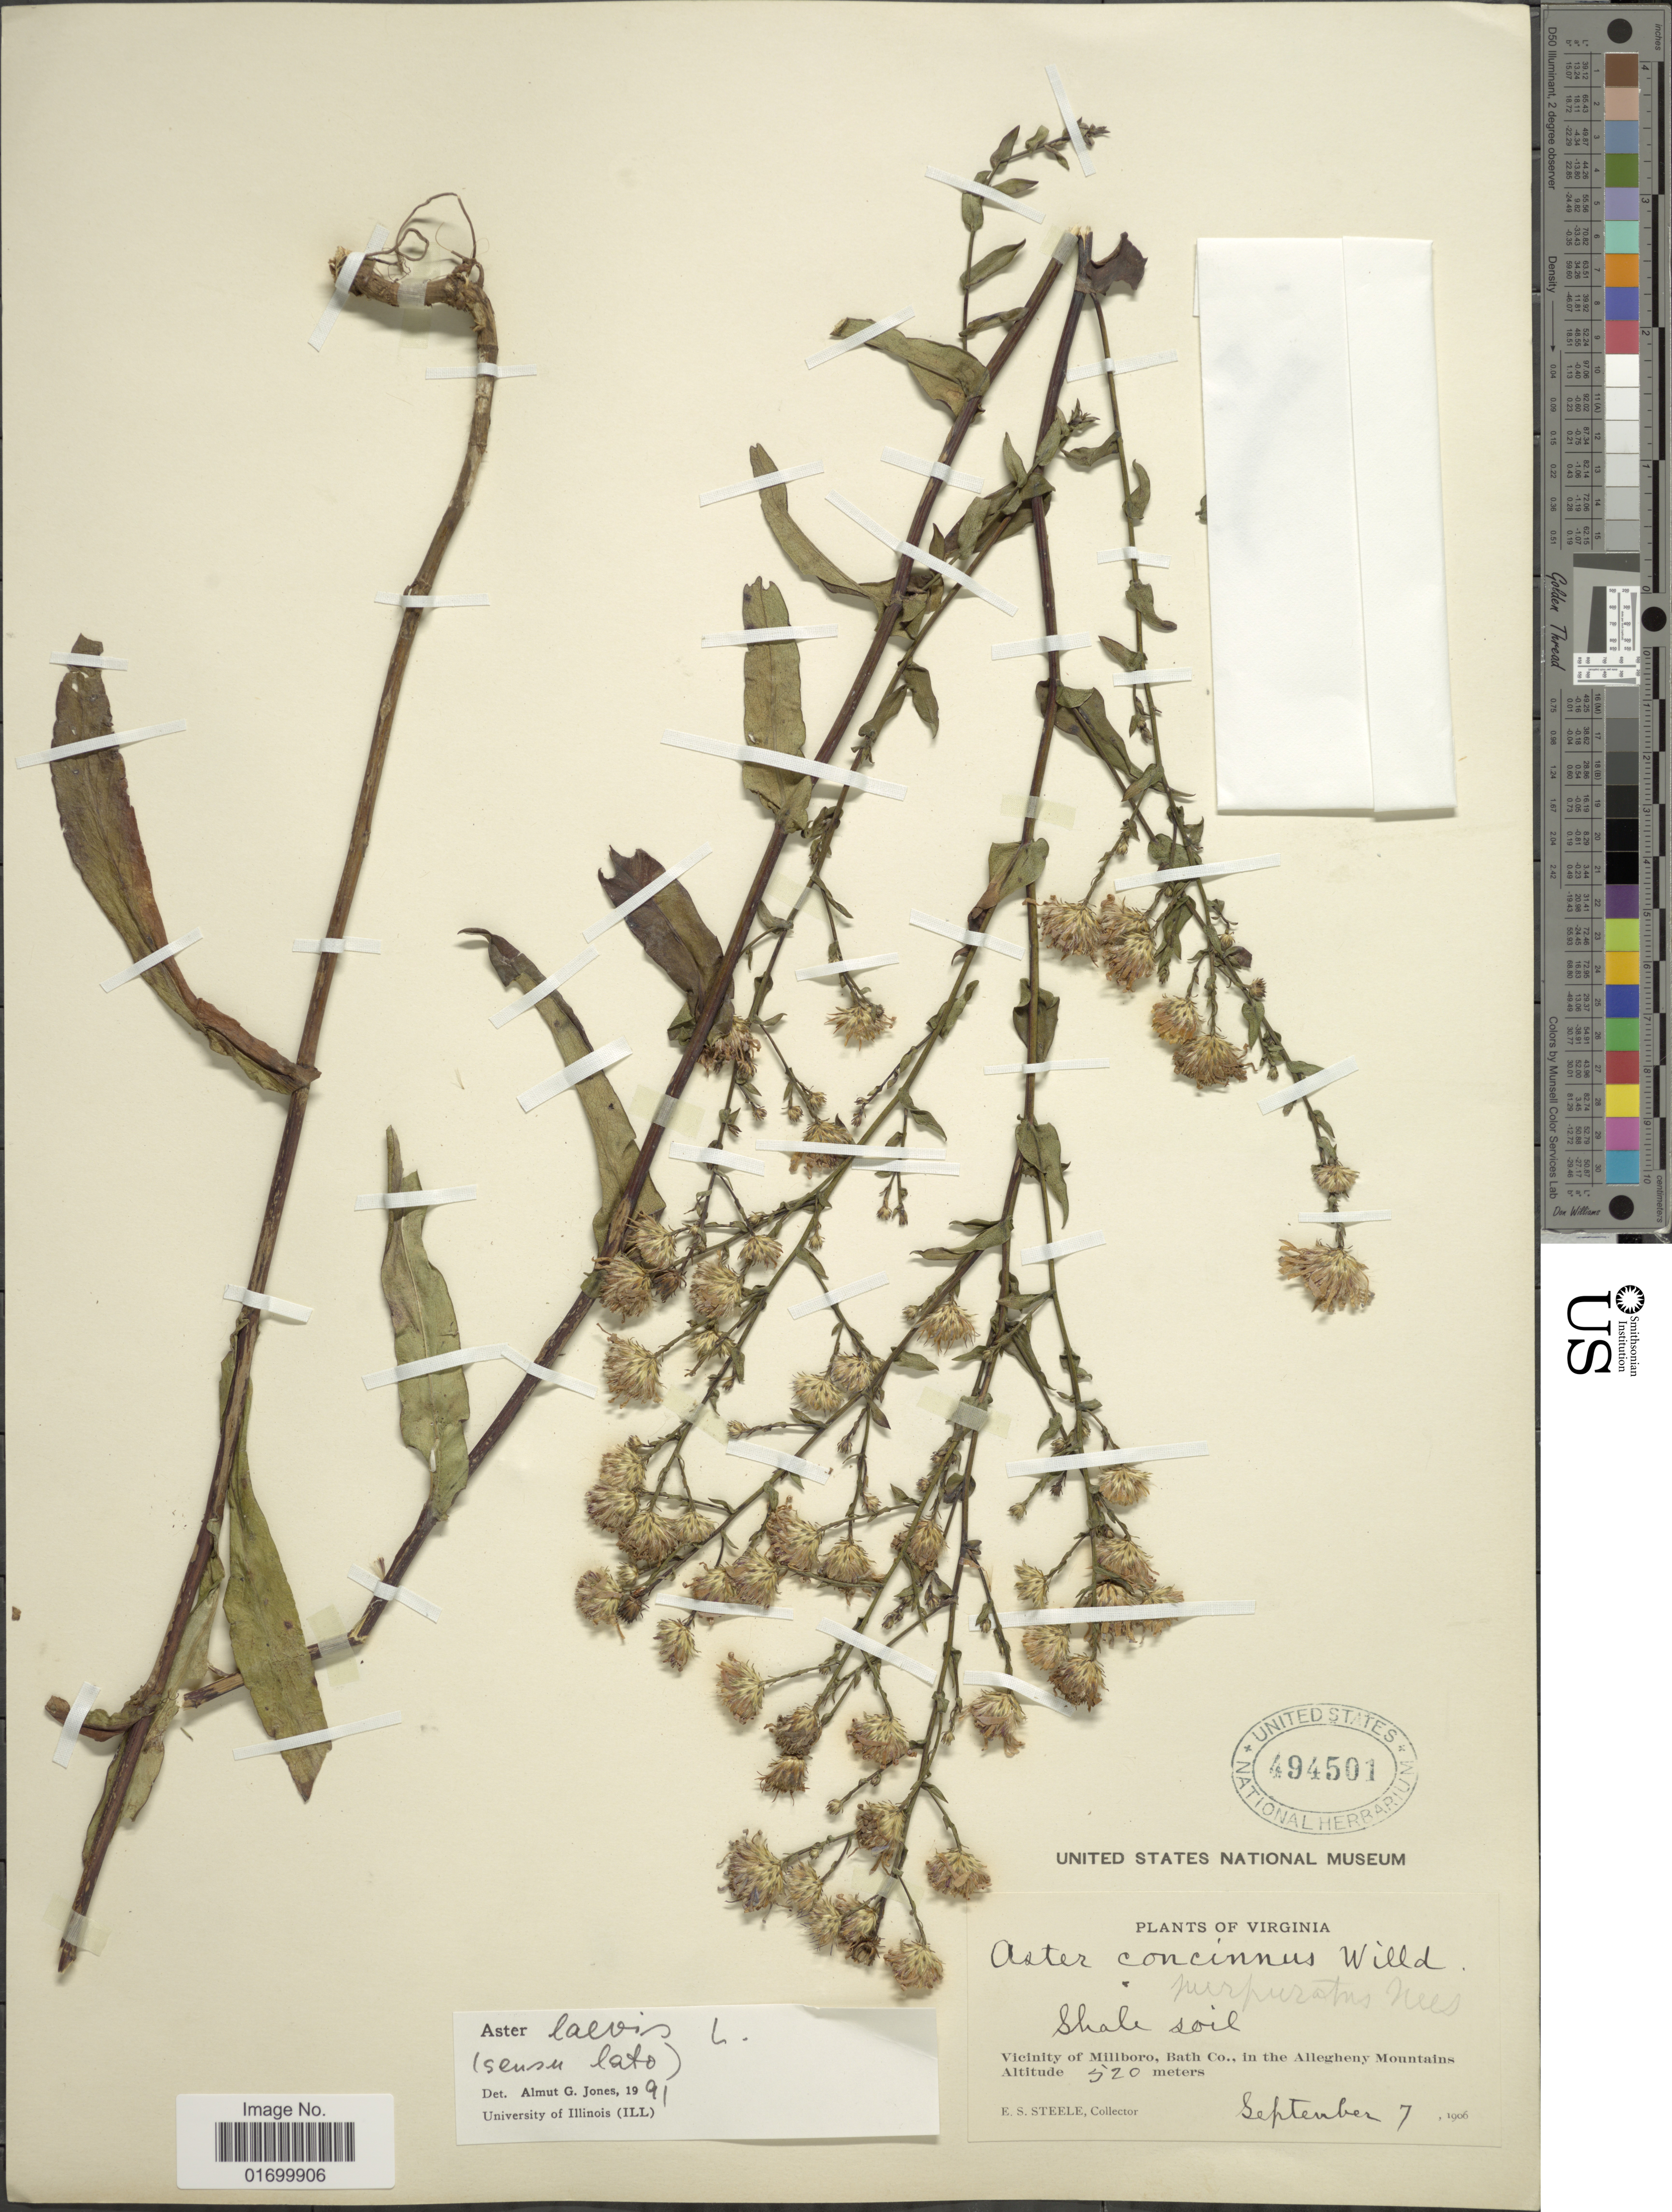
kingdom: Plantae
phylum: Tracheophyta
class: Magnoliopsida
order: Asterales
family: Asteraceae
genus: Symphyotrichum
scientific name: Symphyotrichum laeve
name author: (L.) Á. Löve & D. Löve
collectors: E. Steele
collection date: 1906-09-07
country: United States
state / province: Virginia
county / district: Bath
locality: Vicinity of Millboro, Bath Co., in the Allegheny Mountains.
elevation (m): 520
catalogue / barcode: US 494501